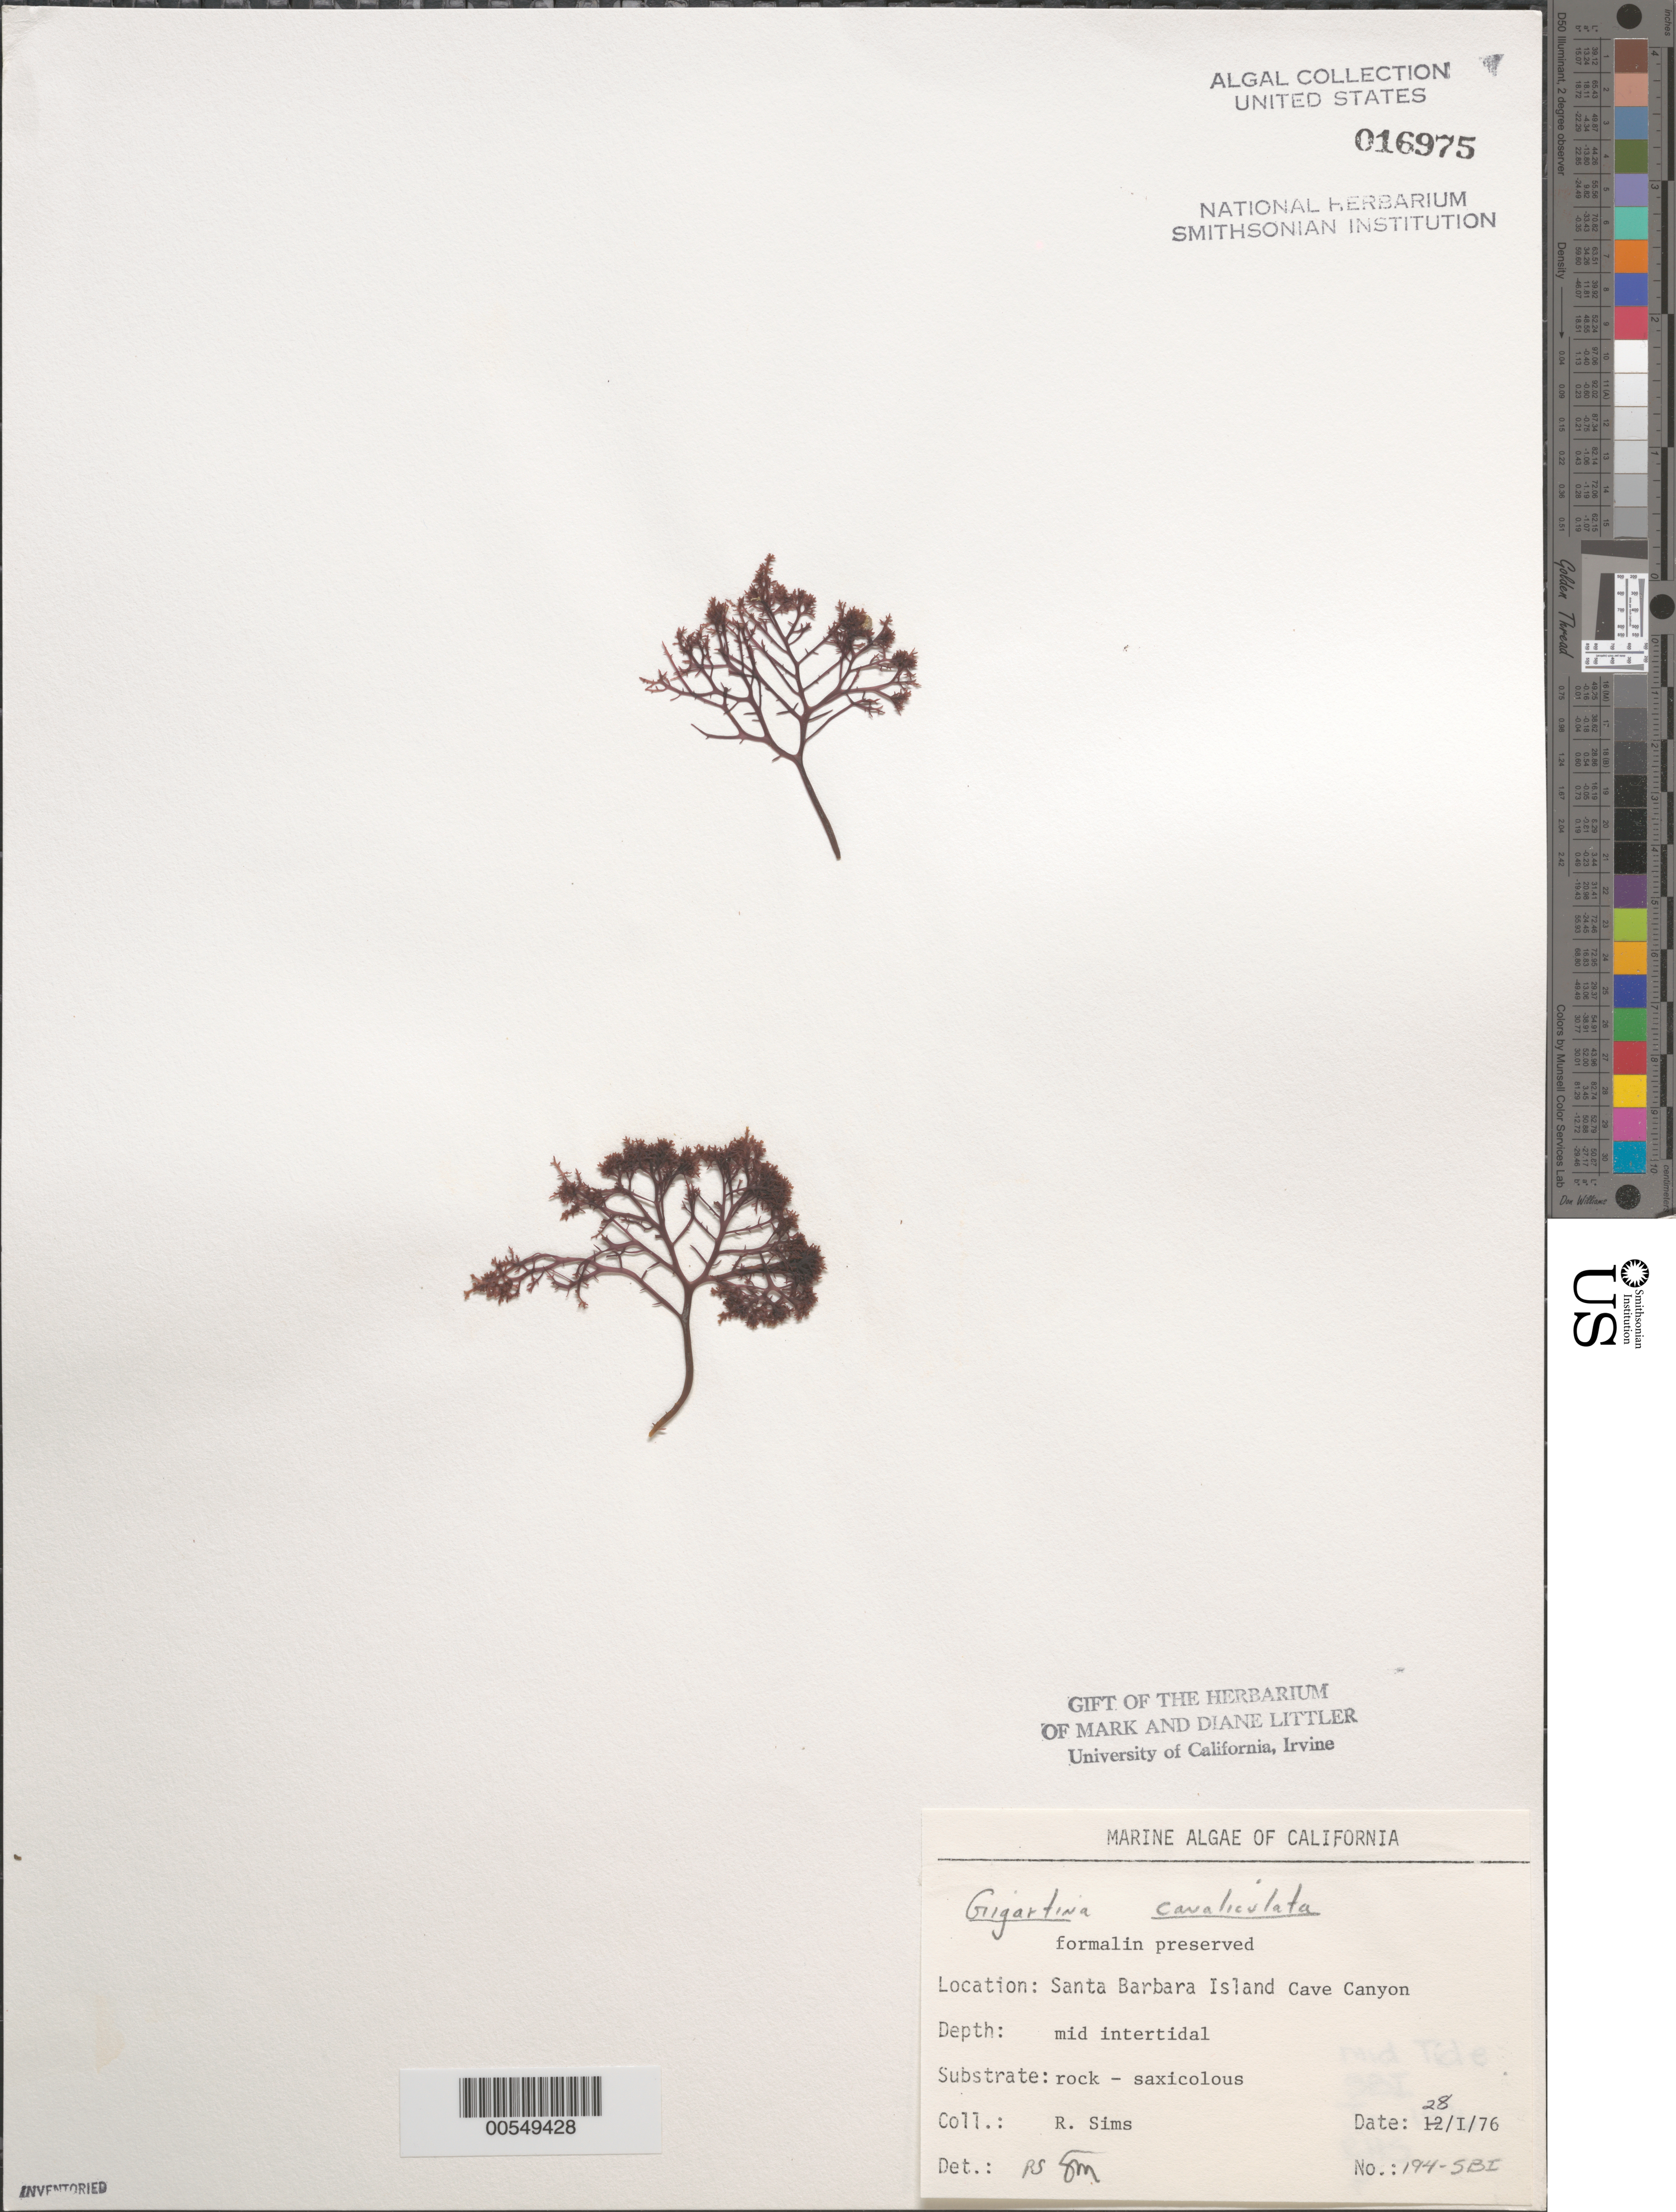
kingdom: Plantae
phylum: Rhodophyta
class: Florideophyceae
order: Gigartinales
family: Gigartinaceae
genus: Chondracanthus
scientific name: Chondracanthus canaliculatus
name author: (Harv.) Guiry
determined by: Algae name updating Project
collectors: R. H. Sims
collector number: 194-sbi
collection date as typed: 28 Jan 1976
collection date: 1976-01-28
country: United States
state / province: California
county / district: Santa Barbara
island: Santa Barbara Island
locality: Cave Canyon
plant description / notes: BLM-SOCALBIGHT Rocky Intertidal Survey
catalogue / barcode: US 16975